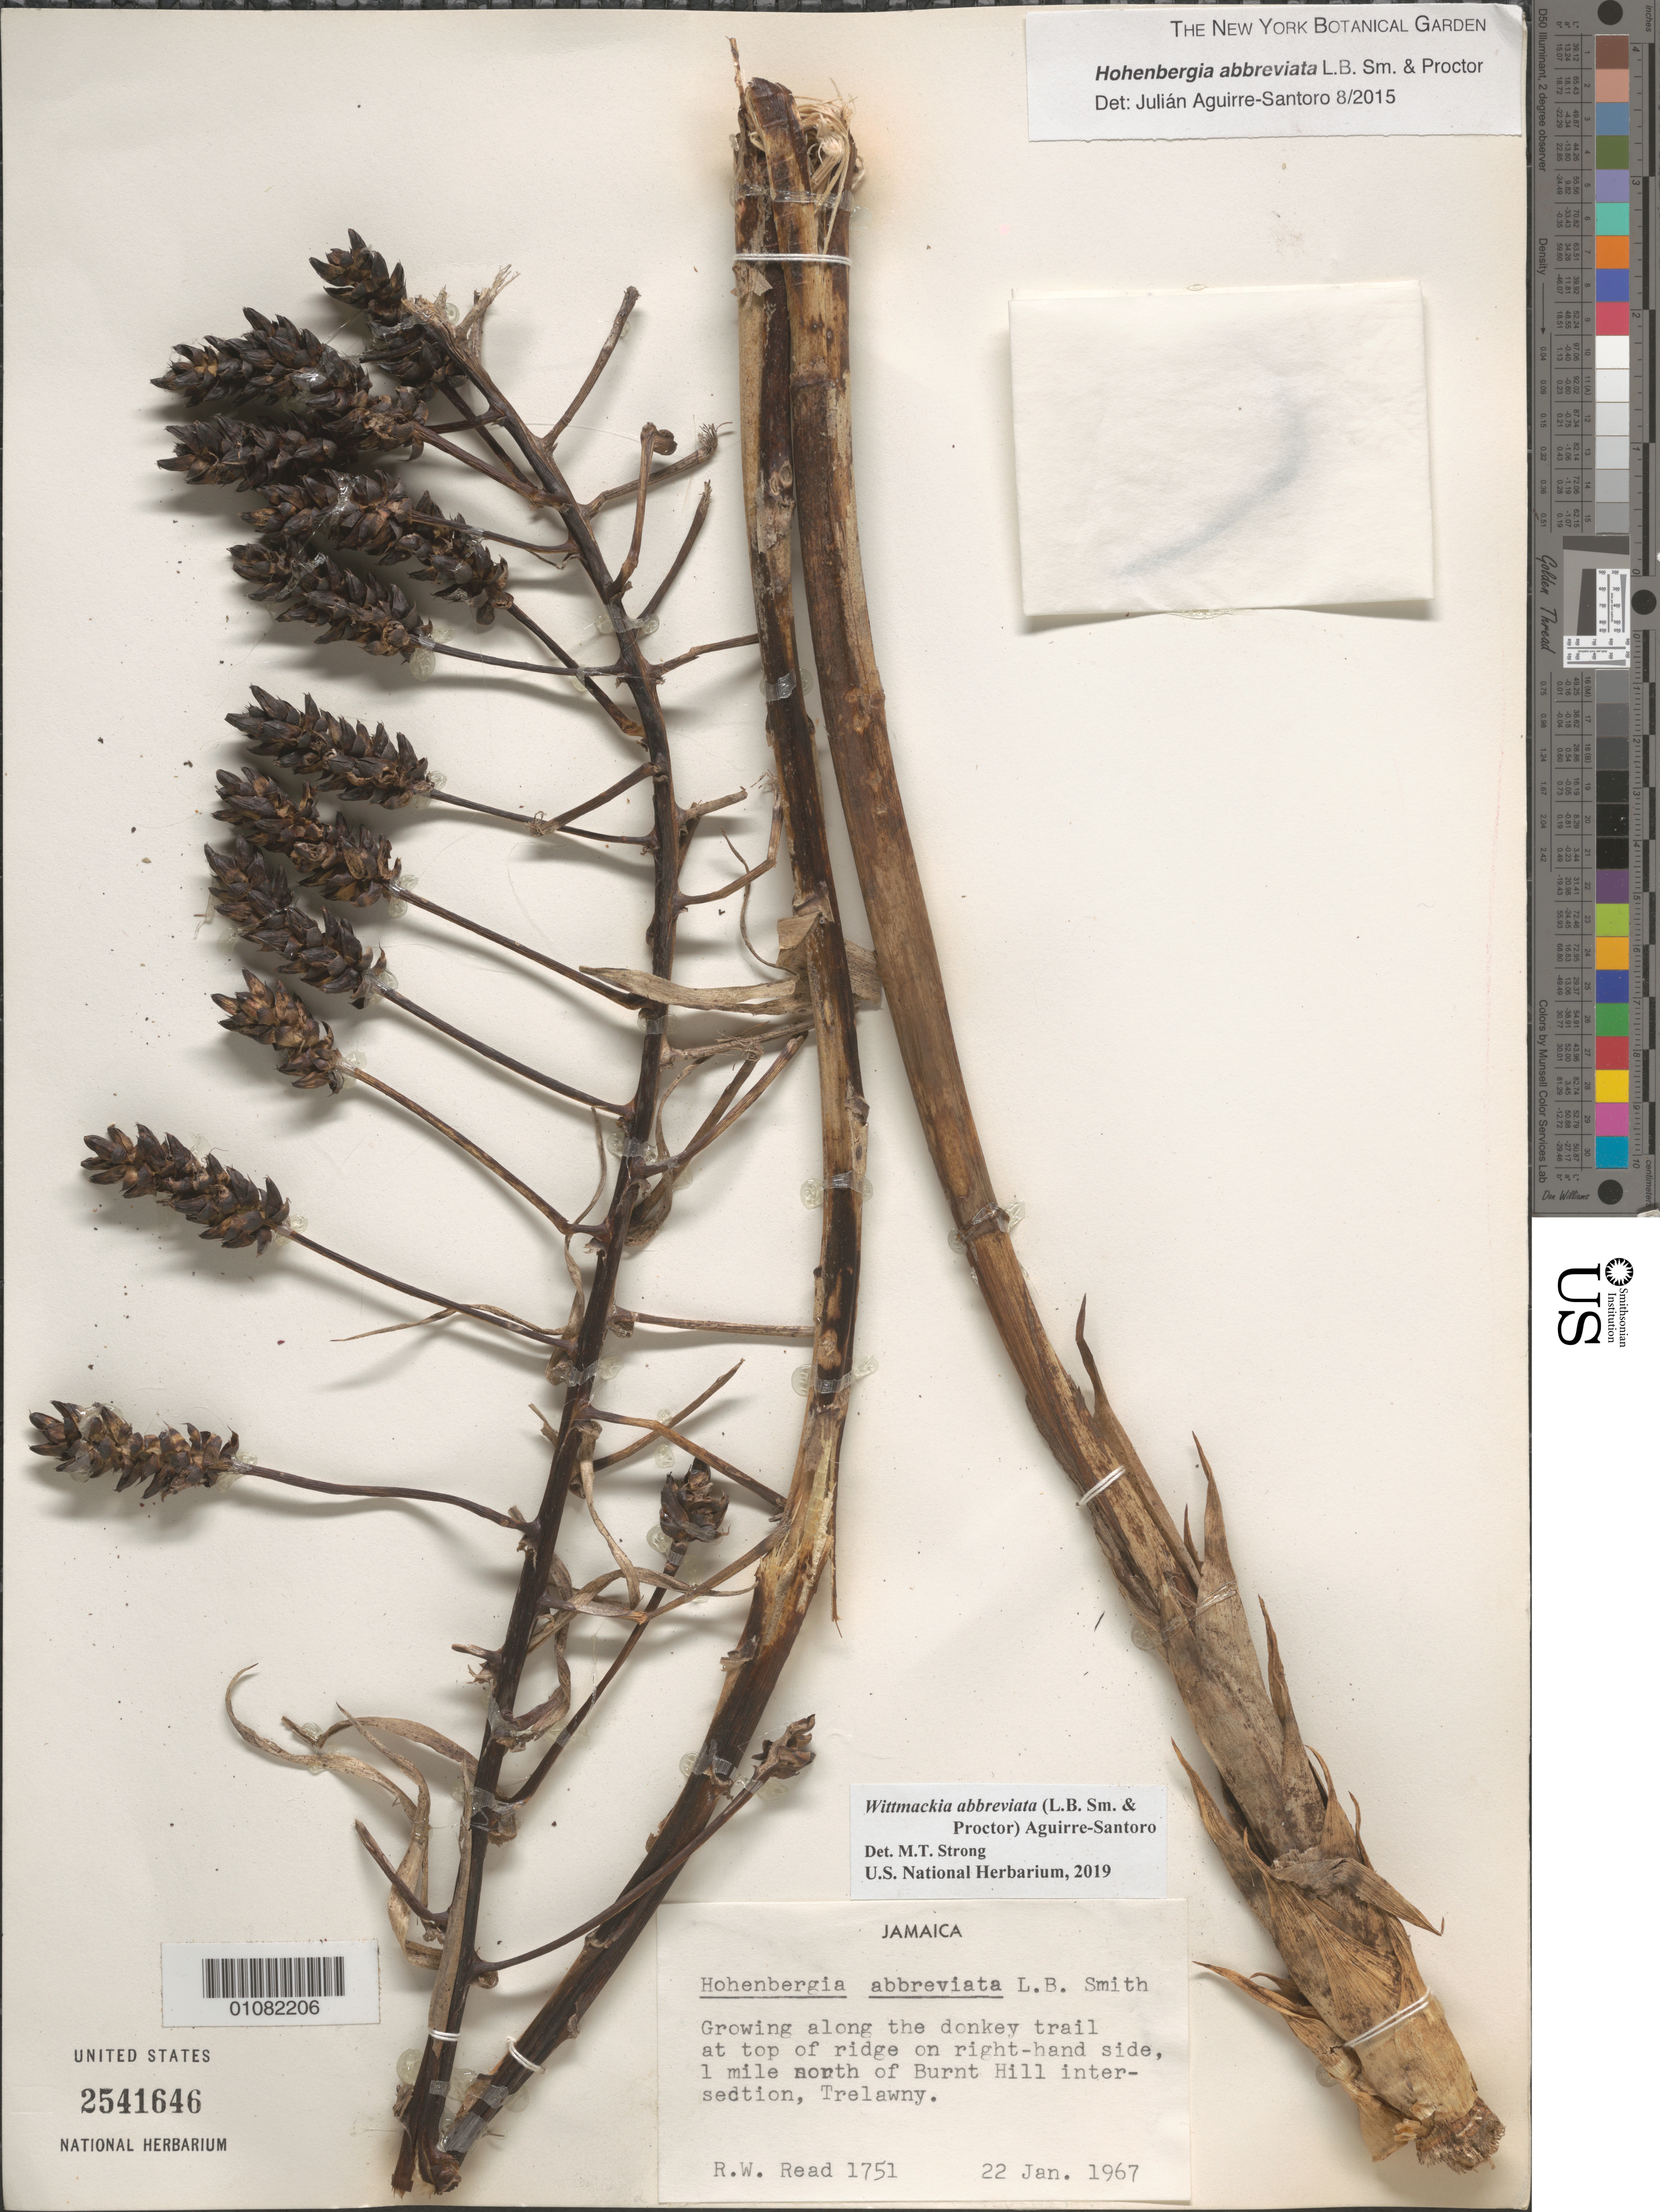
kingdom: Plantae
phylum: Tracheophyta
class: Liliopsida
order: Poales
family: Bromeliaceae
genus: Wittmackia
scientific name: Wittmackia abbreviata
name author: (L.B. Sm. & Proctor) Aguirre-Santoro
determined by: Strong, Mark T., (BOT), Smithsonian Institution - National Museum of Natural History (UNITED STATES)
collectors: R. W. Read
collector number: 1751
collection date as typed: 22 Jan 1967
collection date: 1967-01-22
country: Jamaica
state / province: Trelawny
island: Jamaica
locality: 1 mile N of Burnt Hill intersection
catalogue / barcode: US 2541646